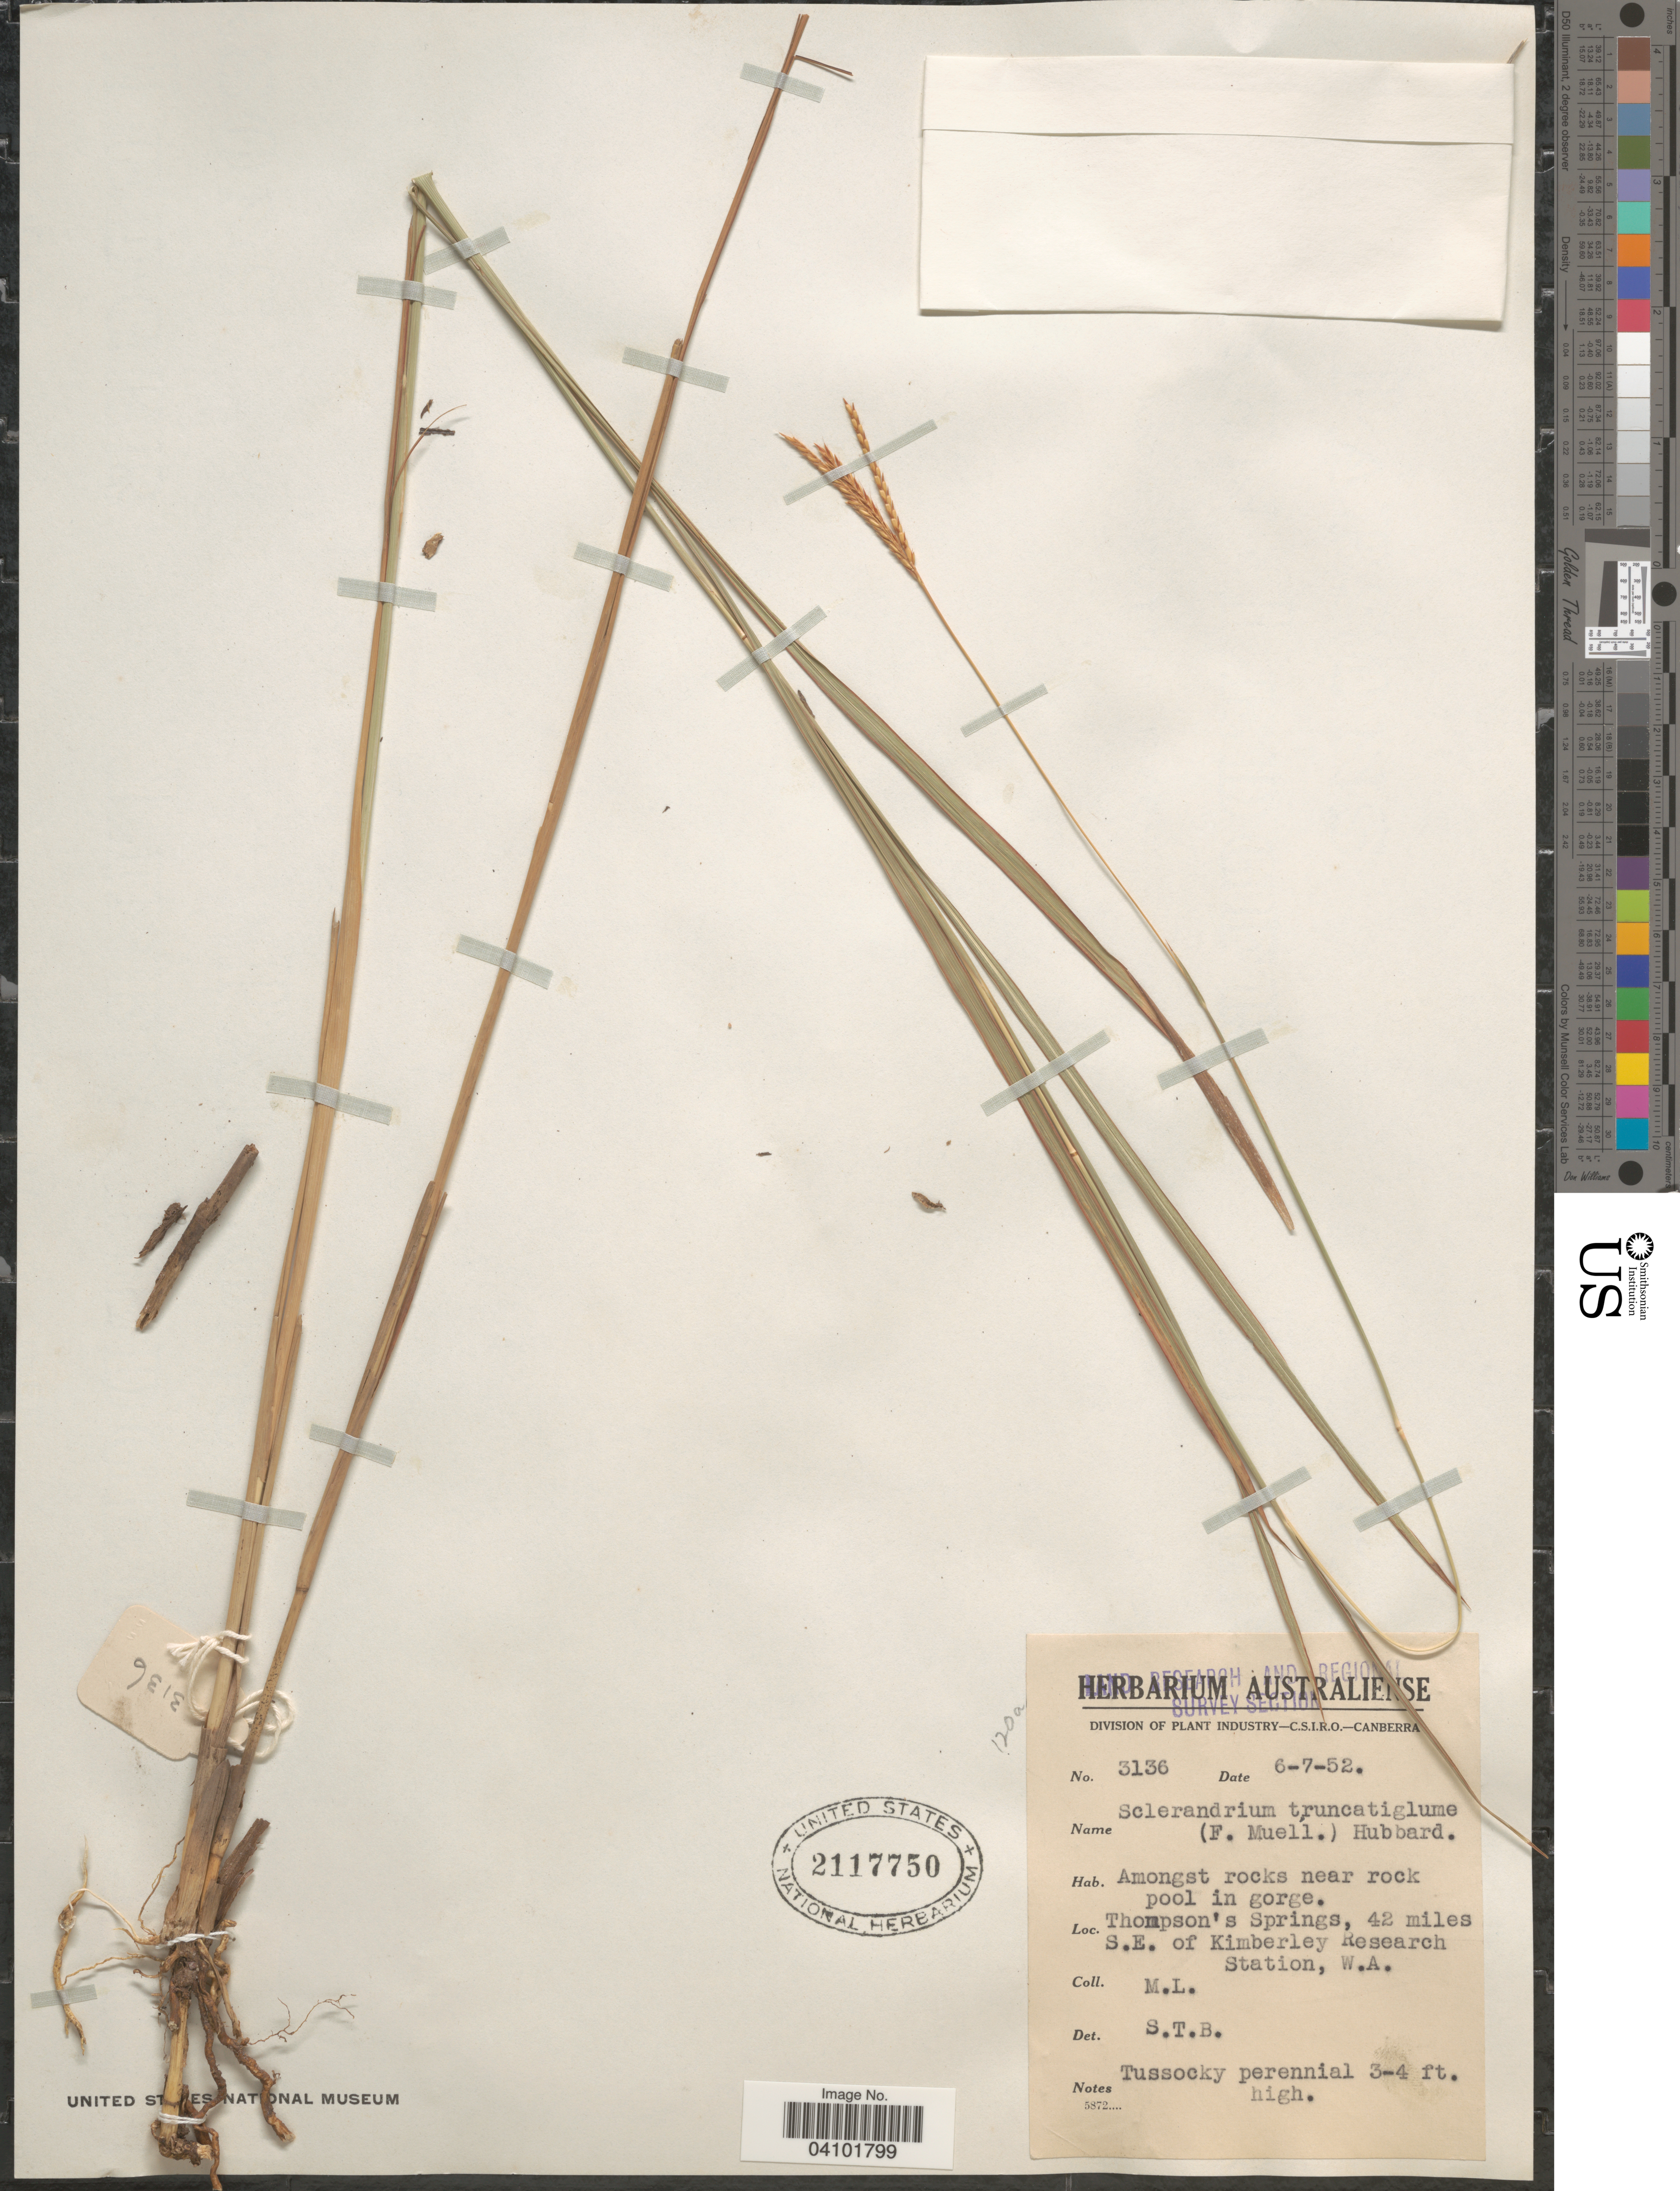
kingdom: Plantae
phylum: Tracheophyta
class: Liliopsida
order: Poales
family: Poaceae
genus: Germainia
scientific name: Germainia truncatiglumis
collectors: M. L.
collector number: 3136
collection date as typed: Transcribed d/m/y: 6/7/52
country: Australia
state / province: Western Australia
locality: Land Research and Regional Survey Section. Thompson's Springs, 42 miles S.E. of Kimberley Research Station.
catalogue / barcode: US 2117750